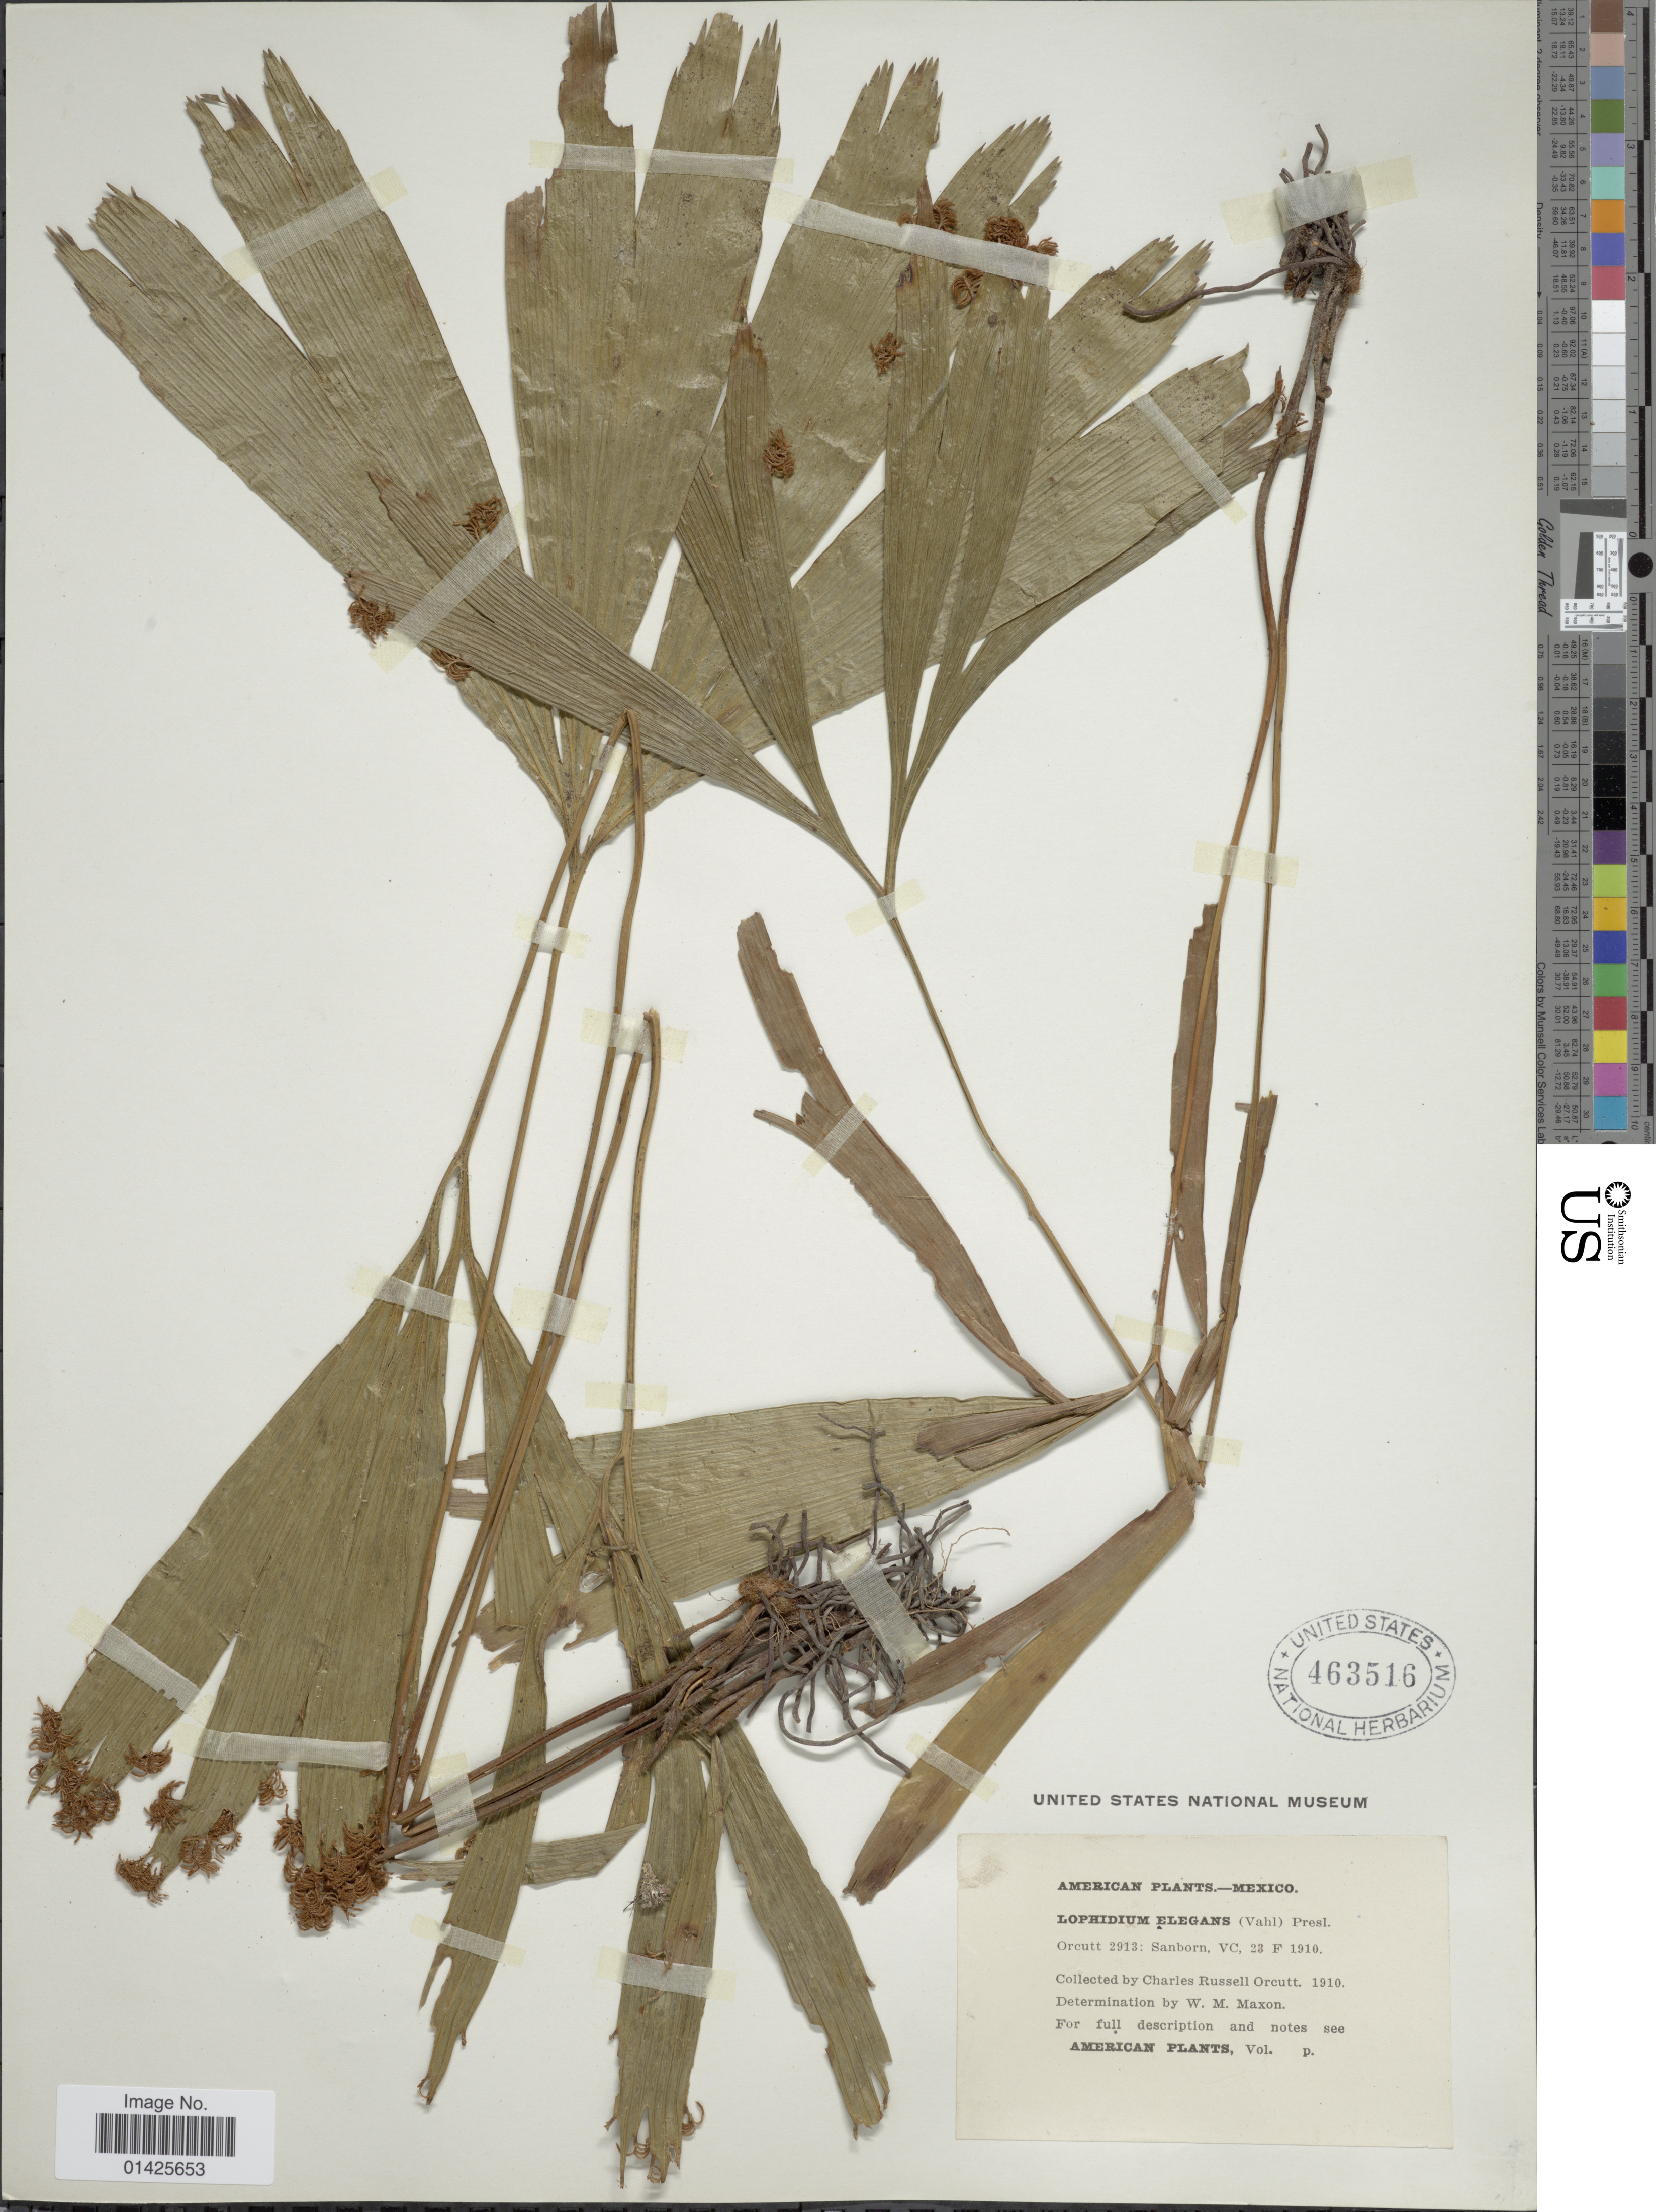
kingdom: Plantae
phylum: Tracheophyta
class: Polypodiopsida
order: Schizaeales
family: Schizaeaceae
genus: Schizaea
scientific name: Schizaea elegans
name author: (Vahl) Sw.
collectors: C. R. Orcutt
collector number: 2913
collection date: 1910-02-23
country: Mexico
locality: Sanborn, VC, 23 F 1910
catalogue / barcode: US 463516